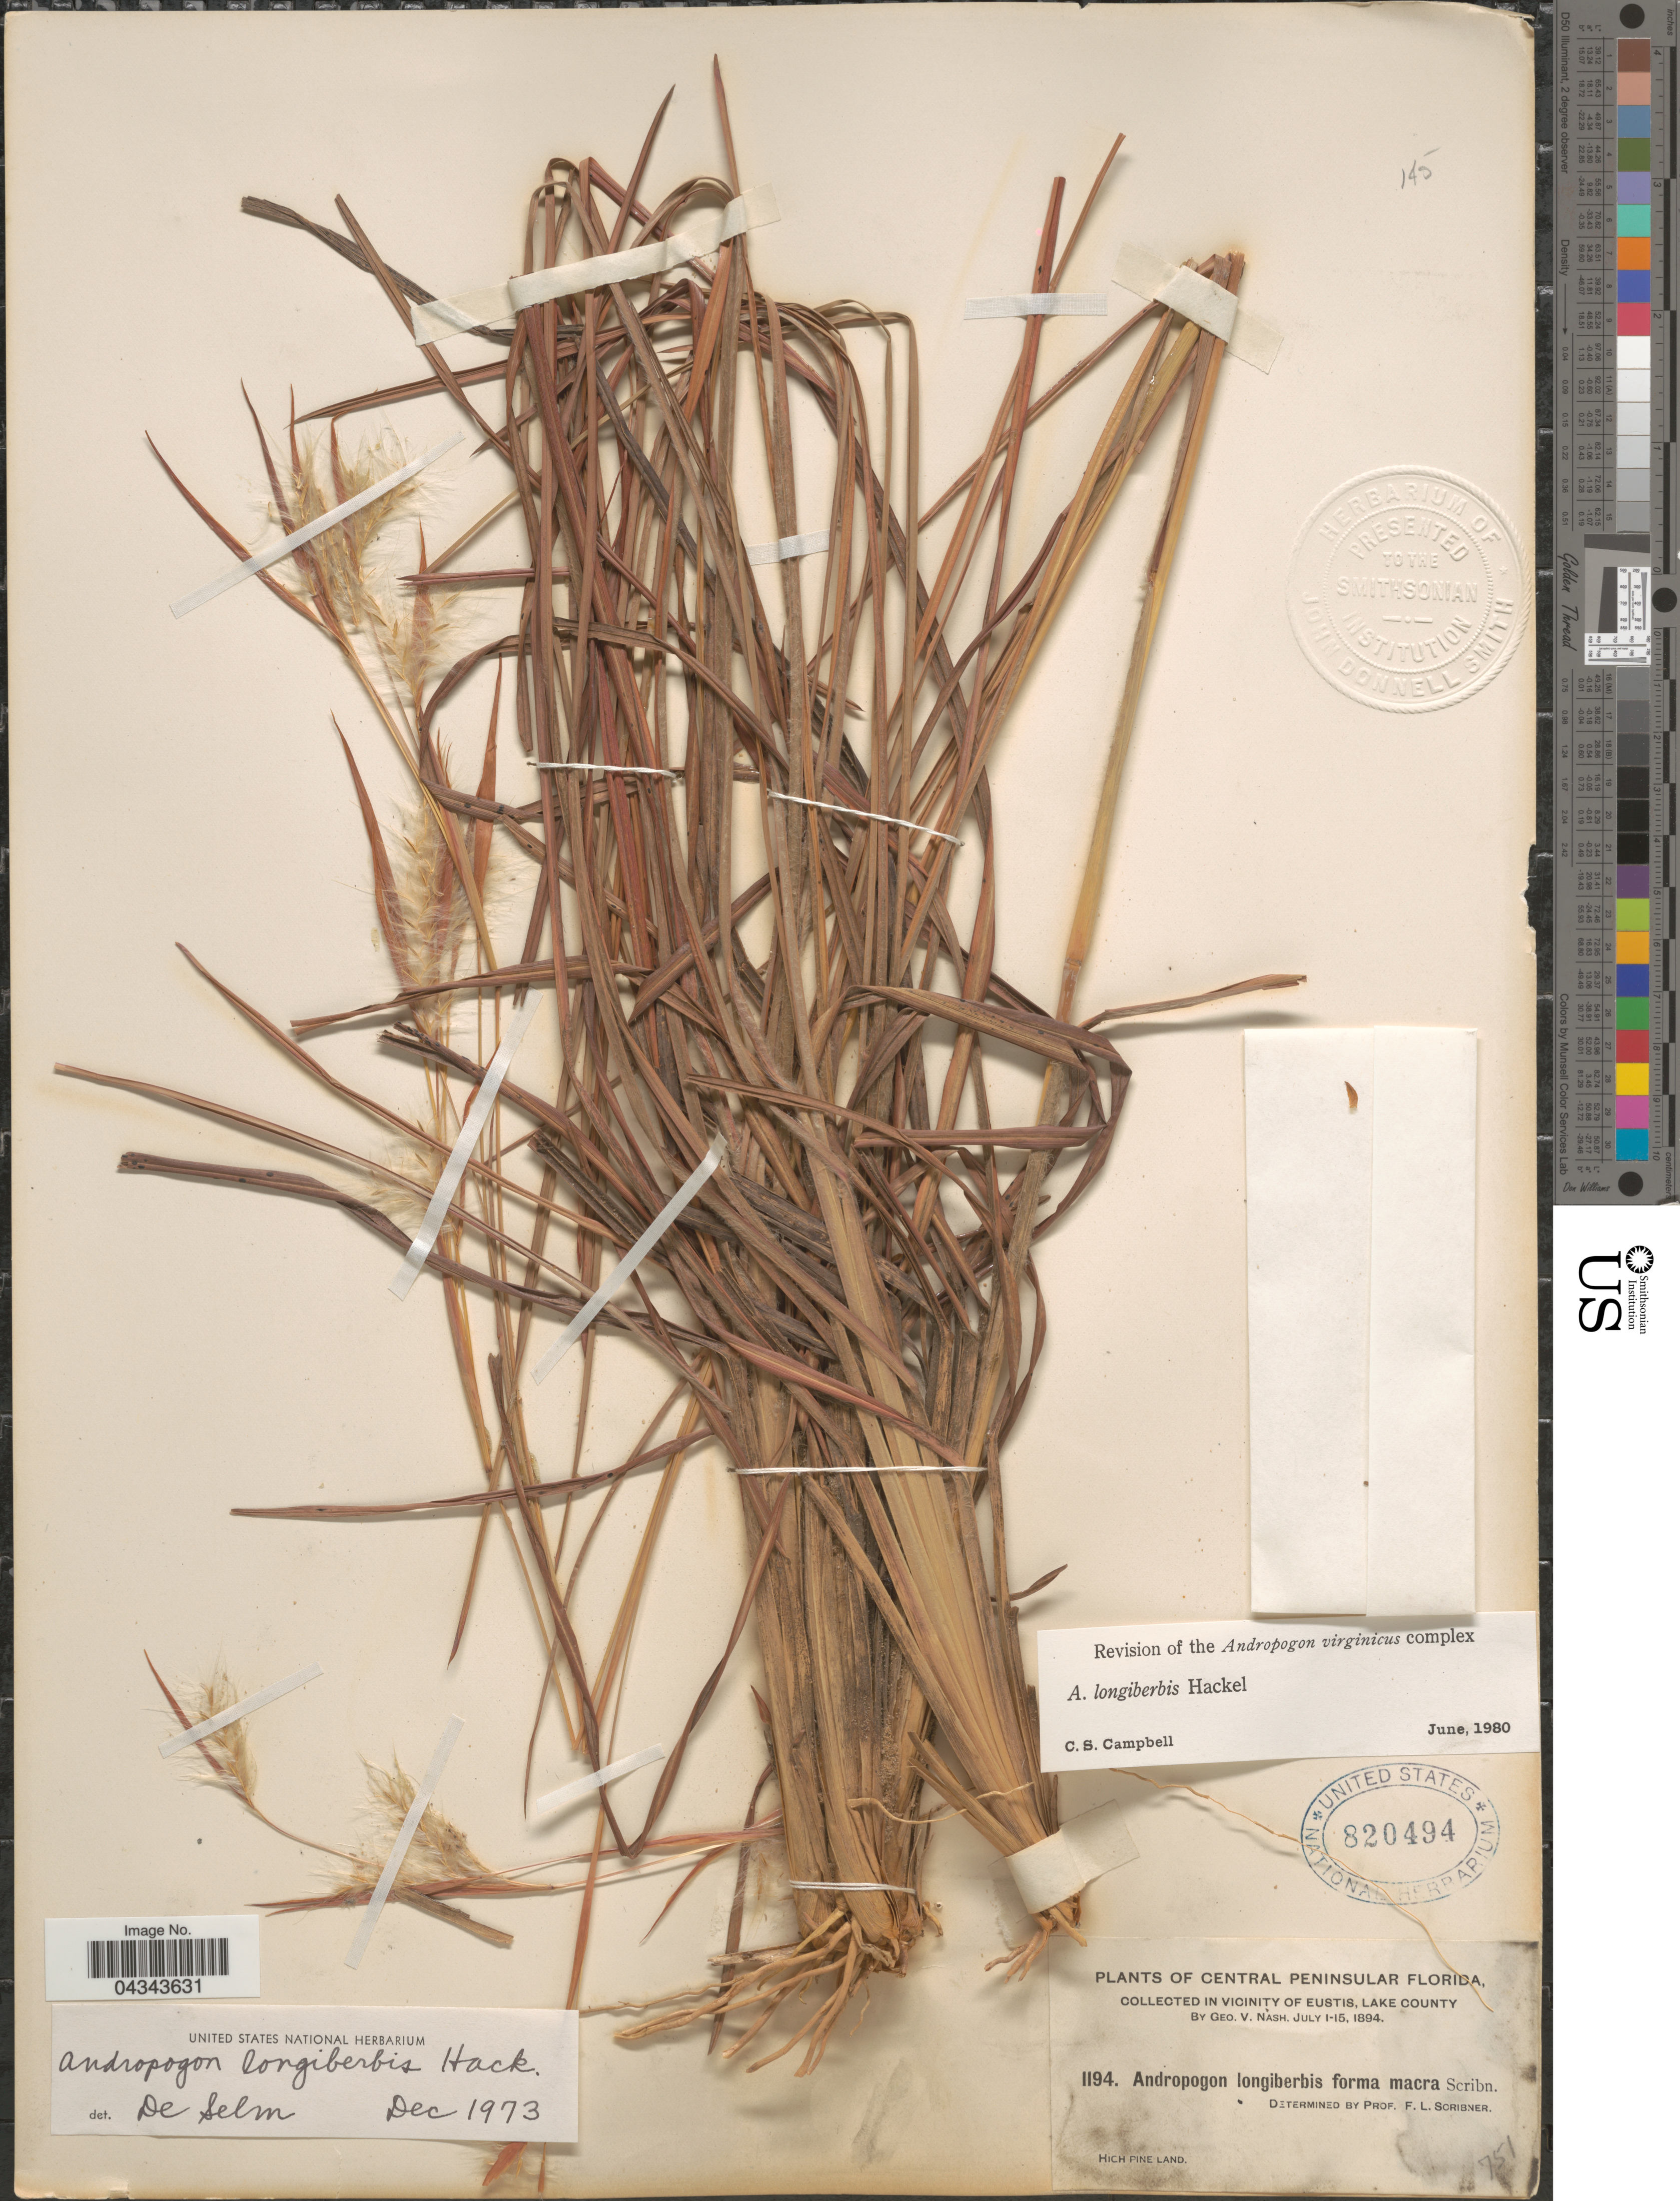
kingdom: Plantae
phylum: Tracheophyta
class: Liliopsida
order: Poales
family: Poaceae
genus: Andropogon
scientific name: Andropogon longiberbis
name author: Hack.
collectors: G. V. Nash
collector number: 1194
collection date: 1894-07-01/1894-07-15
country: United States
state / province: Florida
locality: Central Peninsular Florida, in vicinity of Eustis, Lake County. High pine land.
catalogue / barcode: US 820494